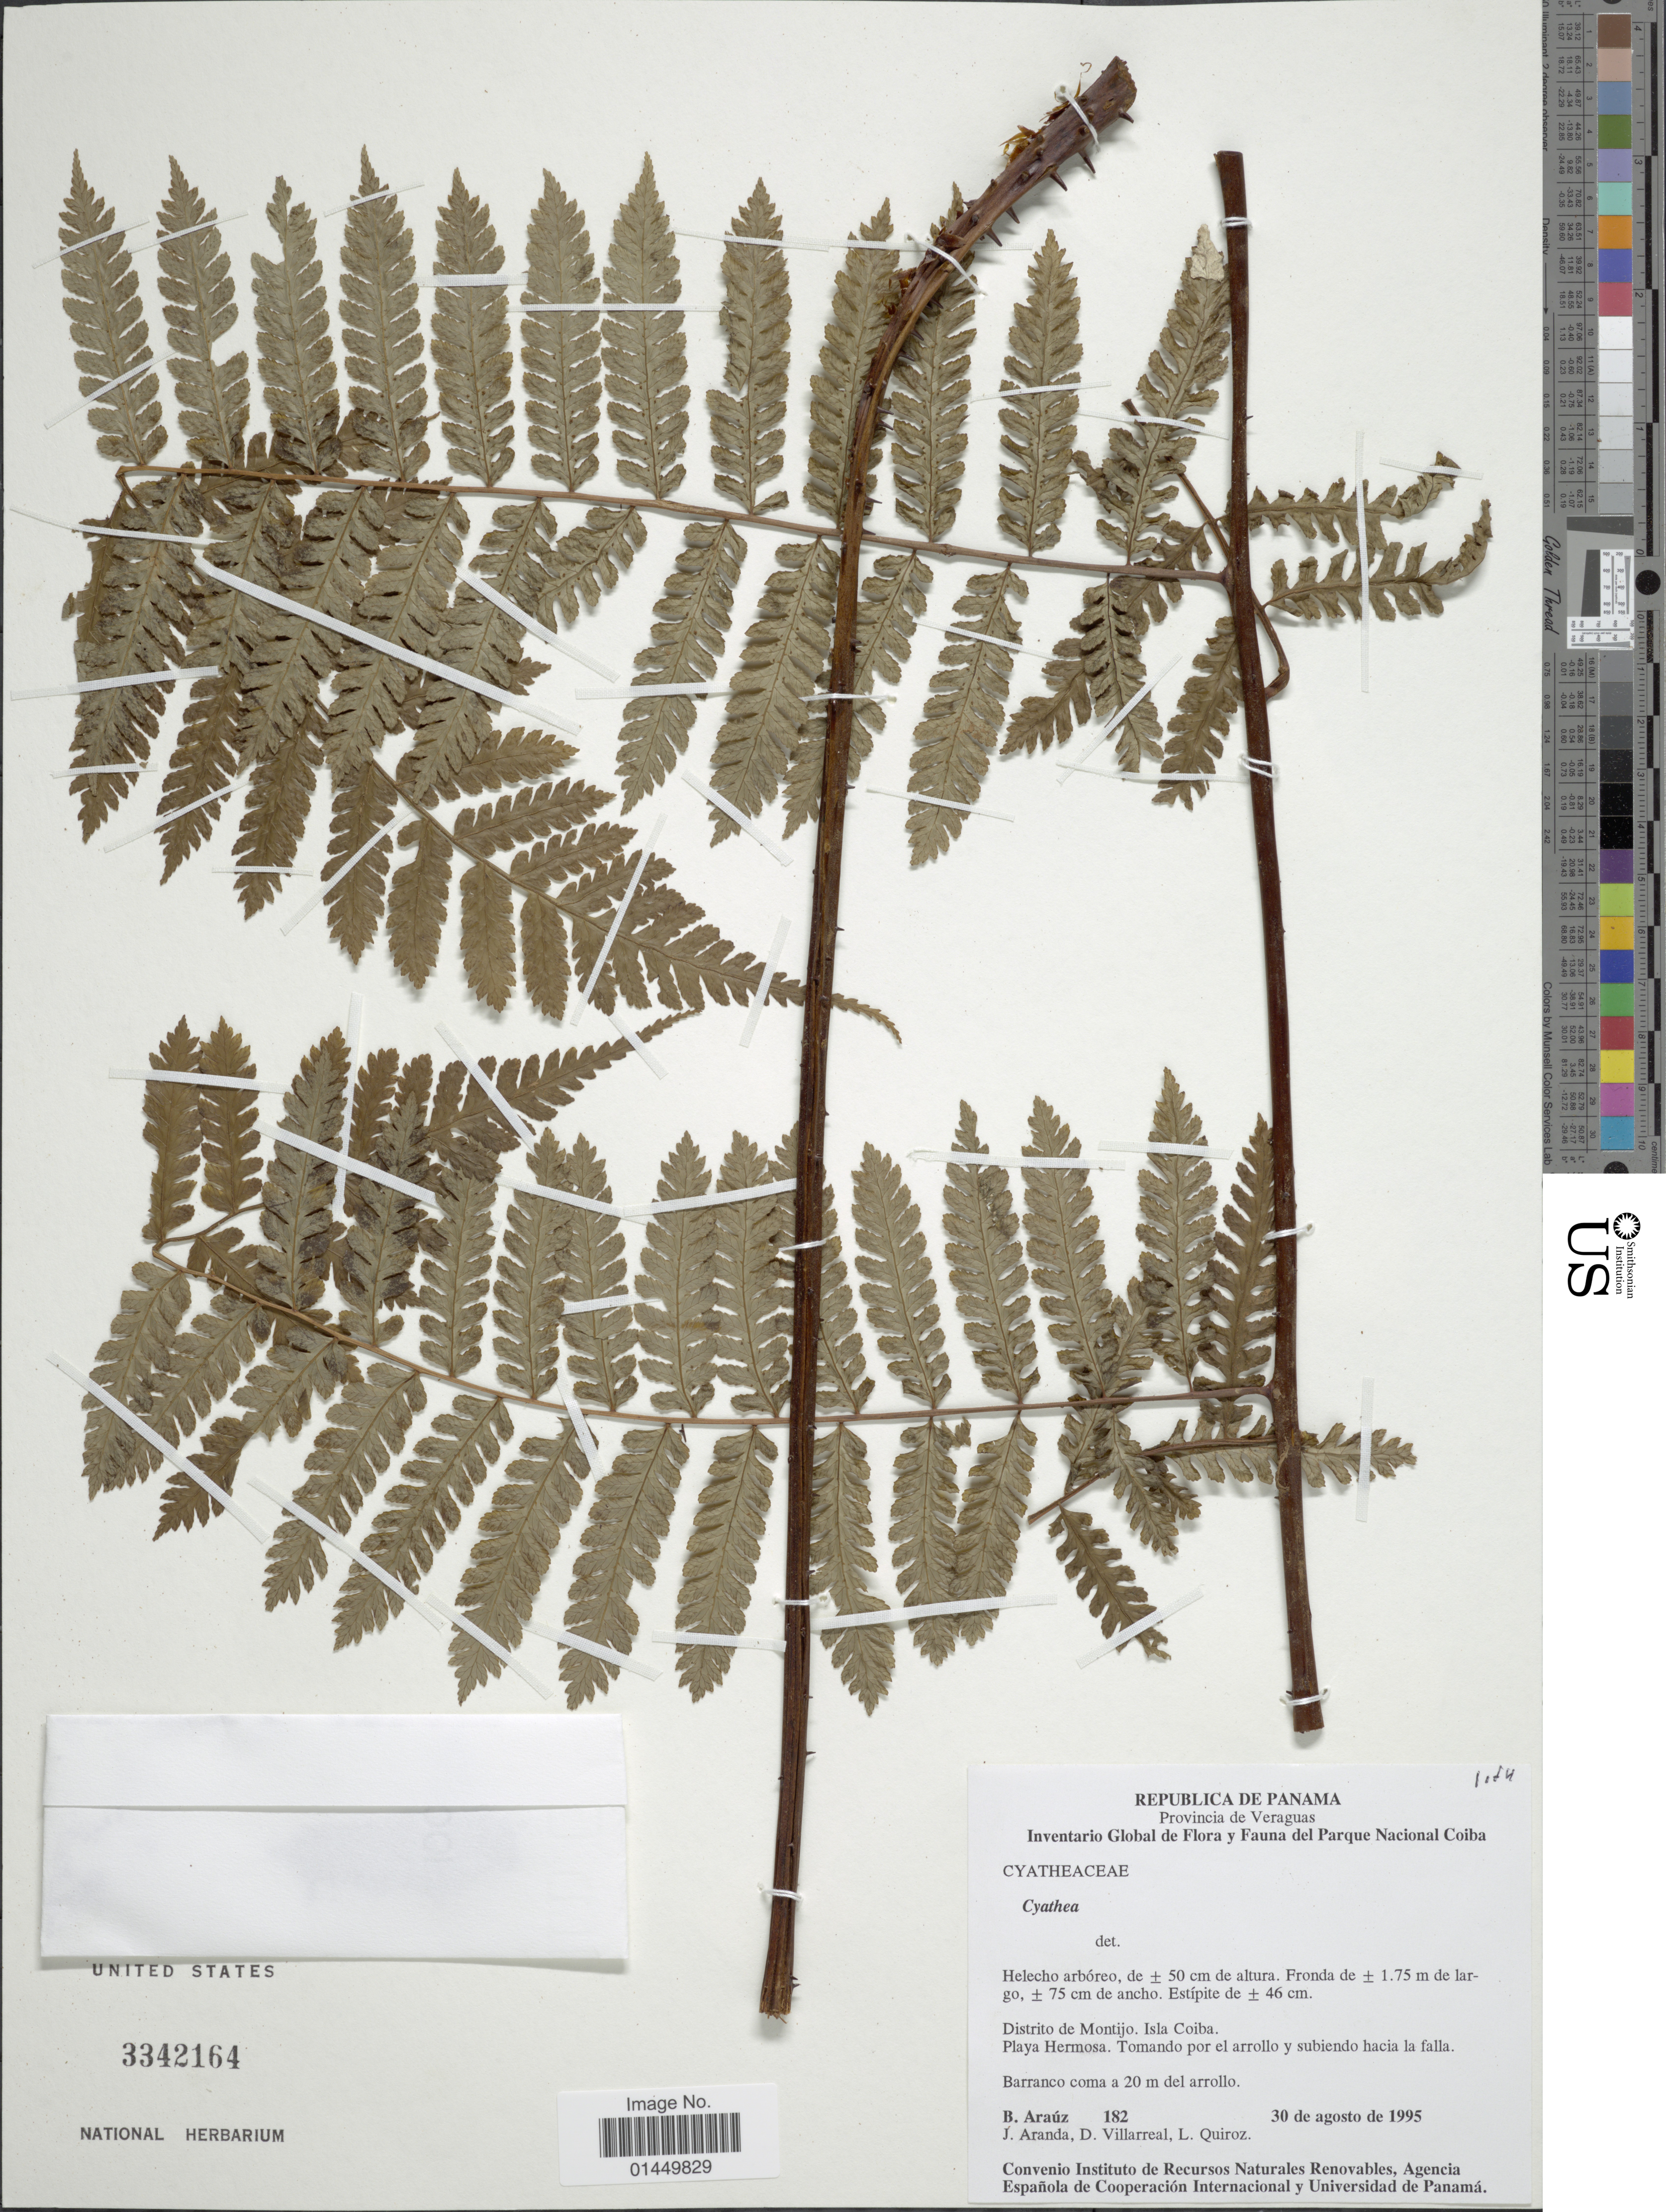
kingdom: Plantae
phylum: Tracheophyta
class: Polypodiopsida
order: Cyatheales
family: Cyatheaceae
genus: Cyathea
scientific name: Cyathea sp.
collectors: B. Araúz, J. Aranda, D. Villareal & L. Quiroz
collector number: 182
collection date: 1995-08-30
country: Panama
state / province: Veraguas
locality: Provincia de Veraguas, Distrito de Montijo, Isla Coiba, Playa Hermosa, Tomando por el arrollo y subiendo hacia la falla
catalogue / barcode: US 3342164